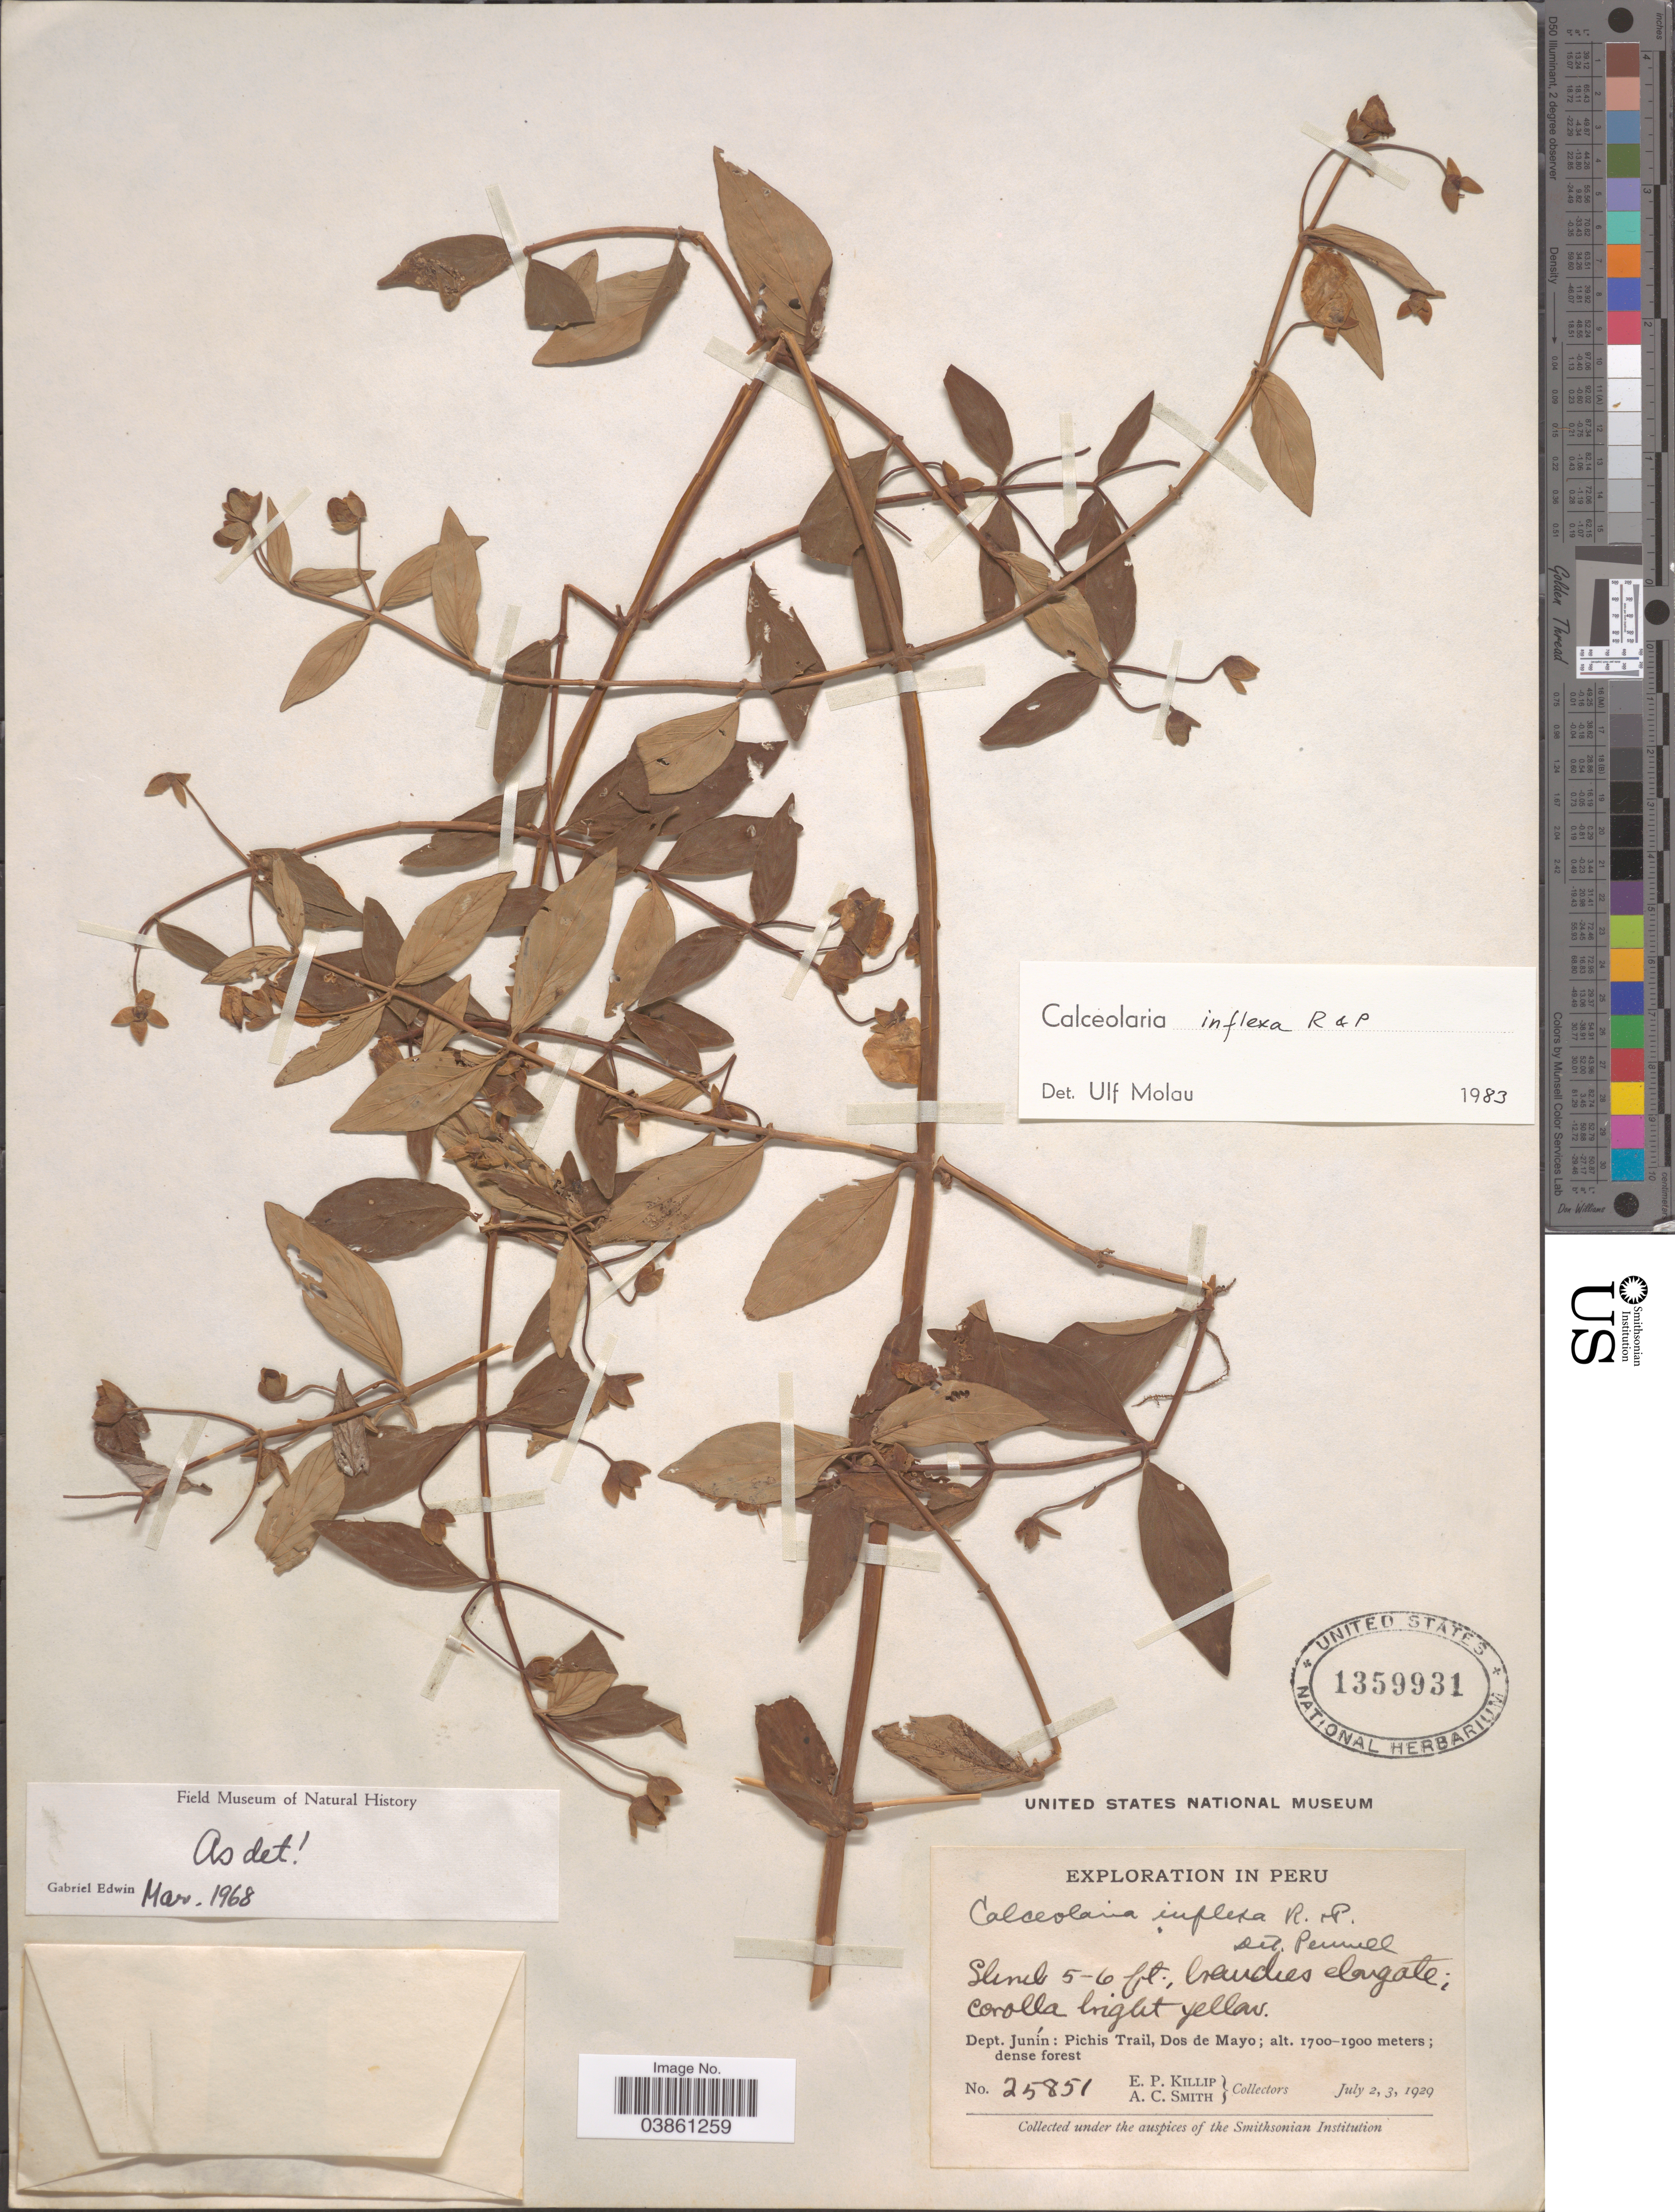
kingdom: Plantae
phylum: Tracheophyta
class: Magnoliopsida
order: Lamiales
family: Calceolariaceae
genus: Calceolaria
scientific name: Calceolaria inflexa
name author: Ruiz & Pav.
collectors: E. P. Killip & A. C. Smith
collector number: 25851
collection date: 1929-07-02/1929-07-03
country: Peru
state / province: Junín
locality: Dept. Junín: Pichis Trail, Dos de Mayo.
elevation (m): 1700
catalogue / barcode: US 1359931